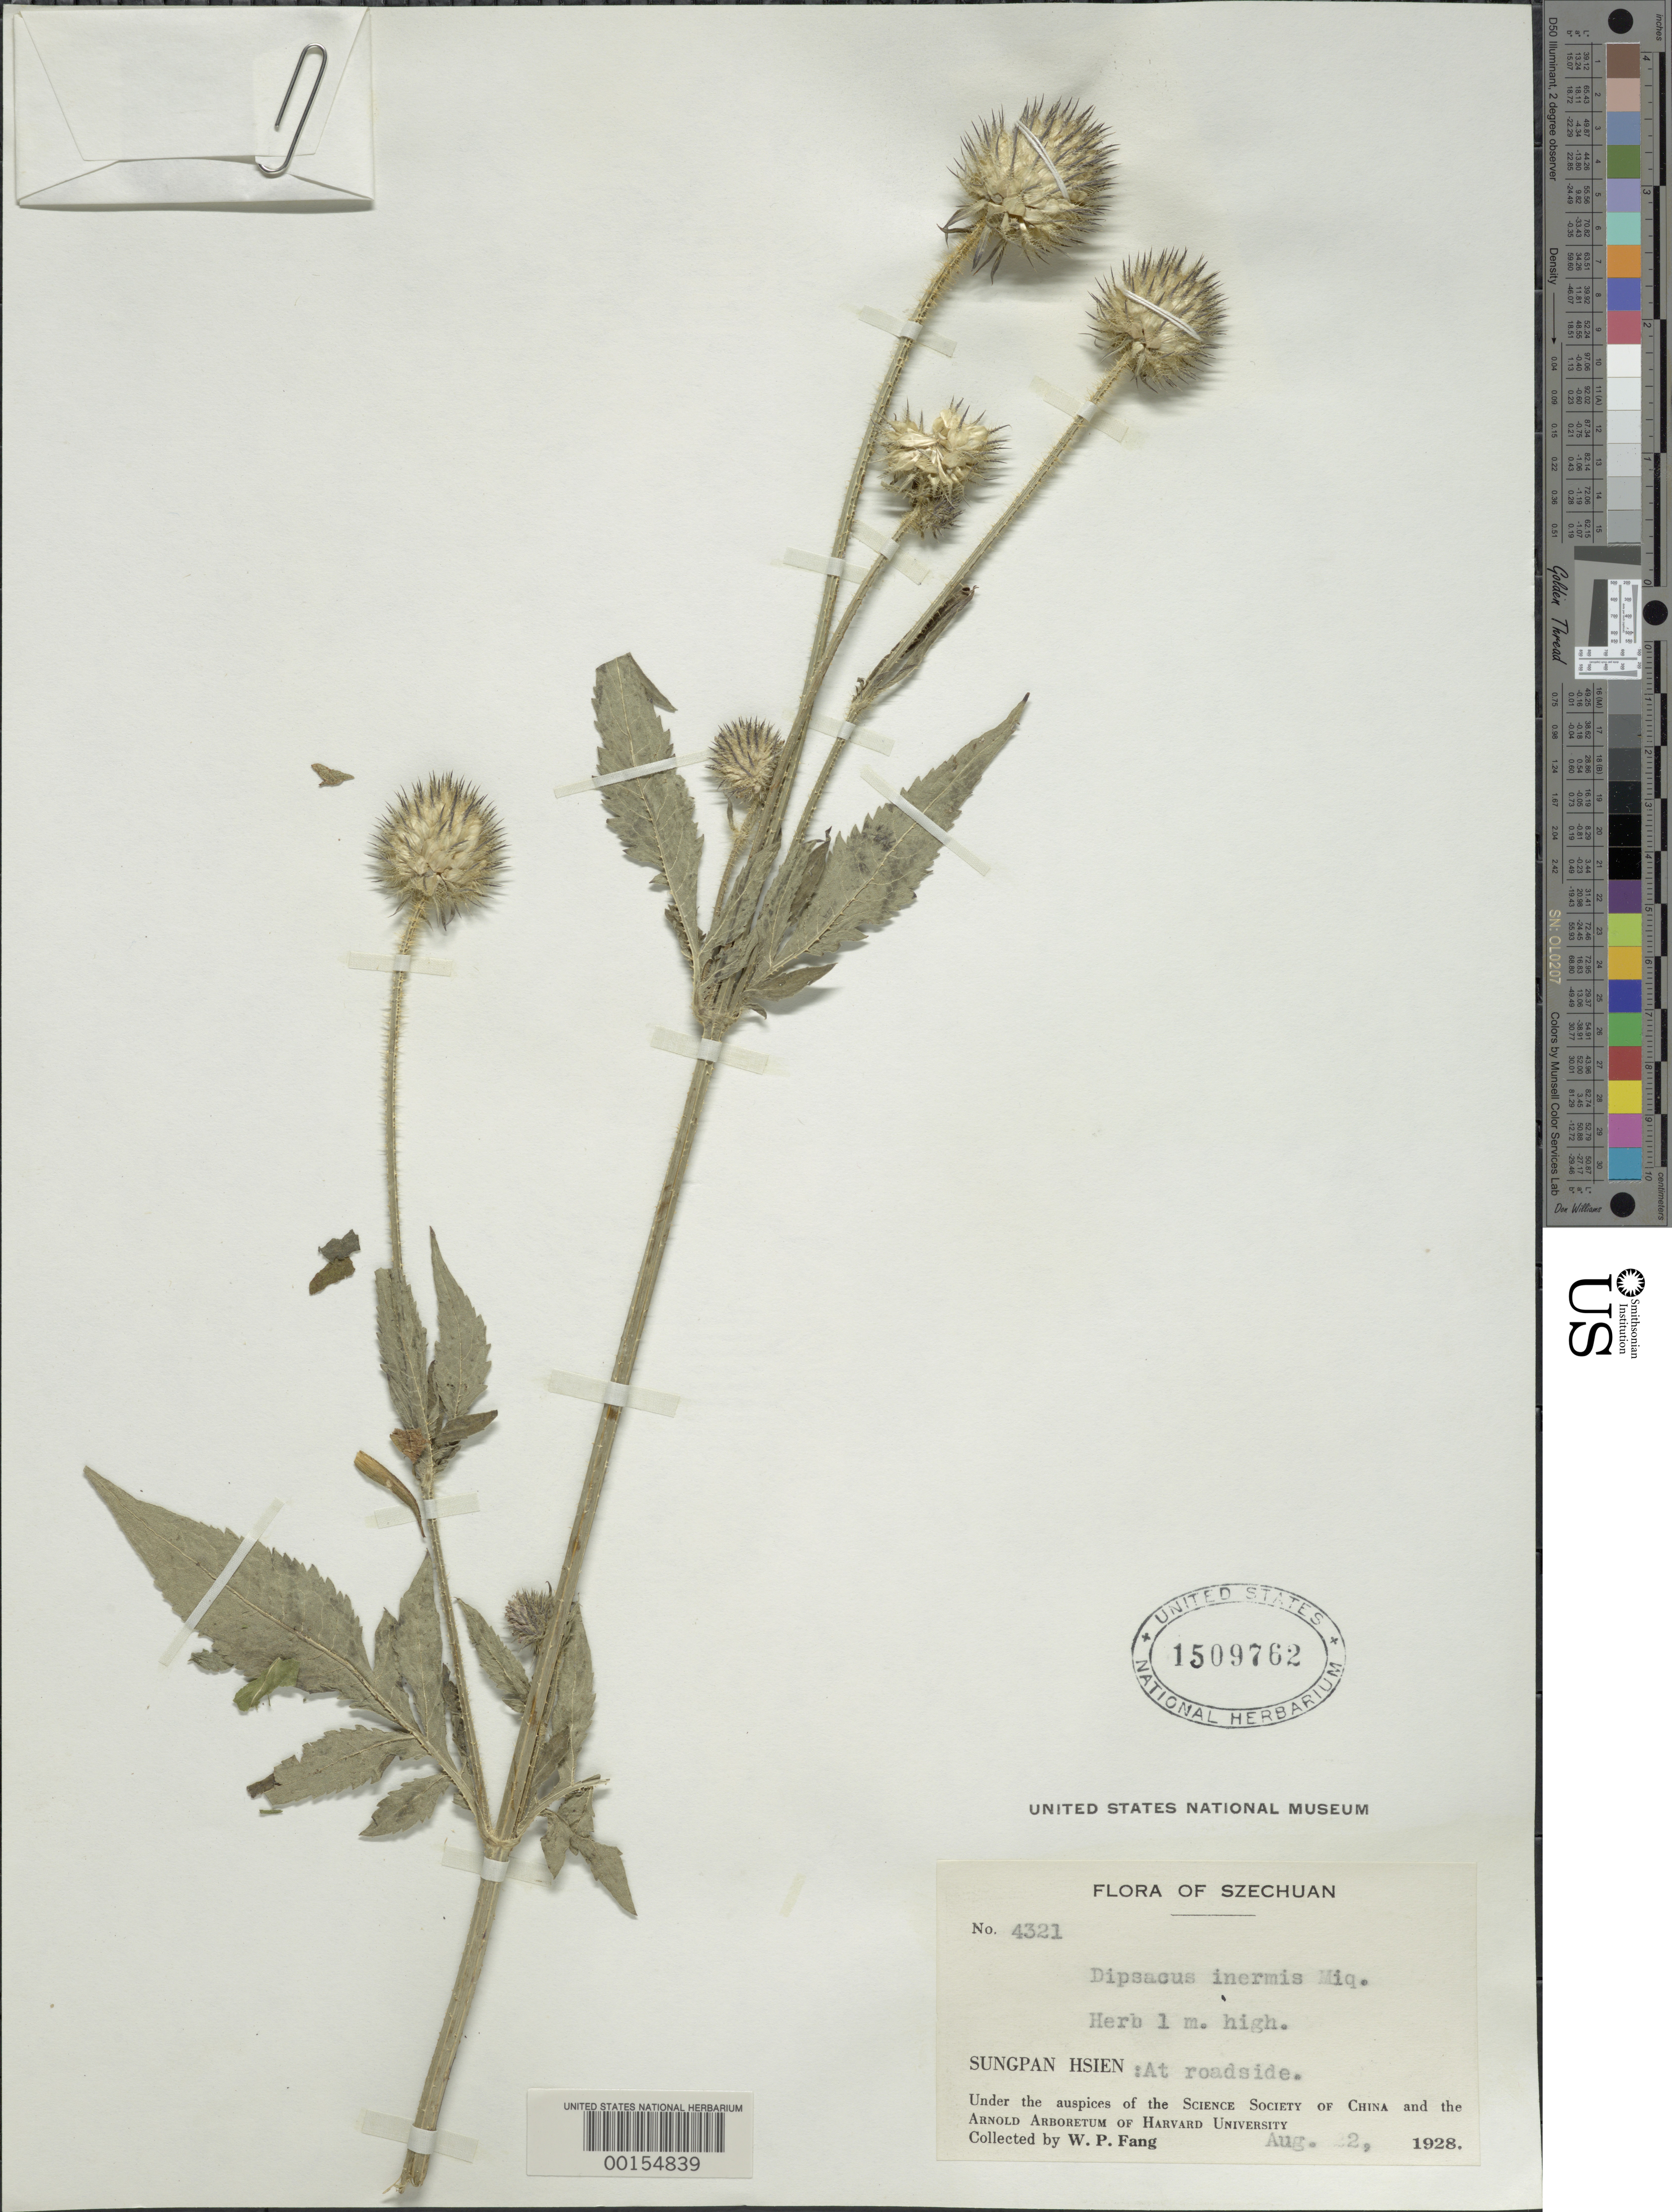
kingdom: Plantae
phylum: Tracheophyta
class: Magnoliopsida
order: Dipsacales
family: Caprifoliaceae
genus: Dipsacus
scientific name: Dipsacus inermis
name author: Wall.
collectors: W. P. Fang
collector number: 4321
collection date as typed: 22 Aug 1928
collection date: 1928-08-22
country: China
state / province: Sichuan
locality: Sungpan hsien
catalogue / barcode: US 1509762